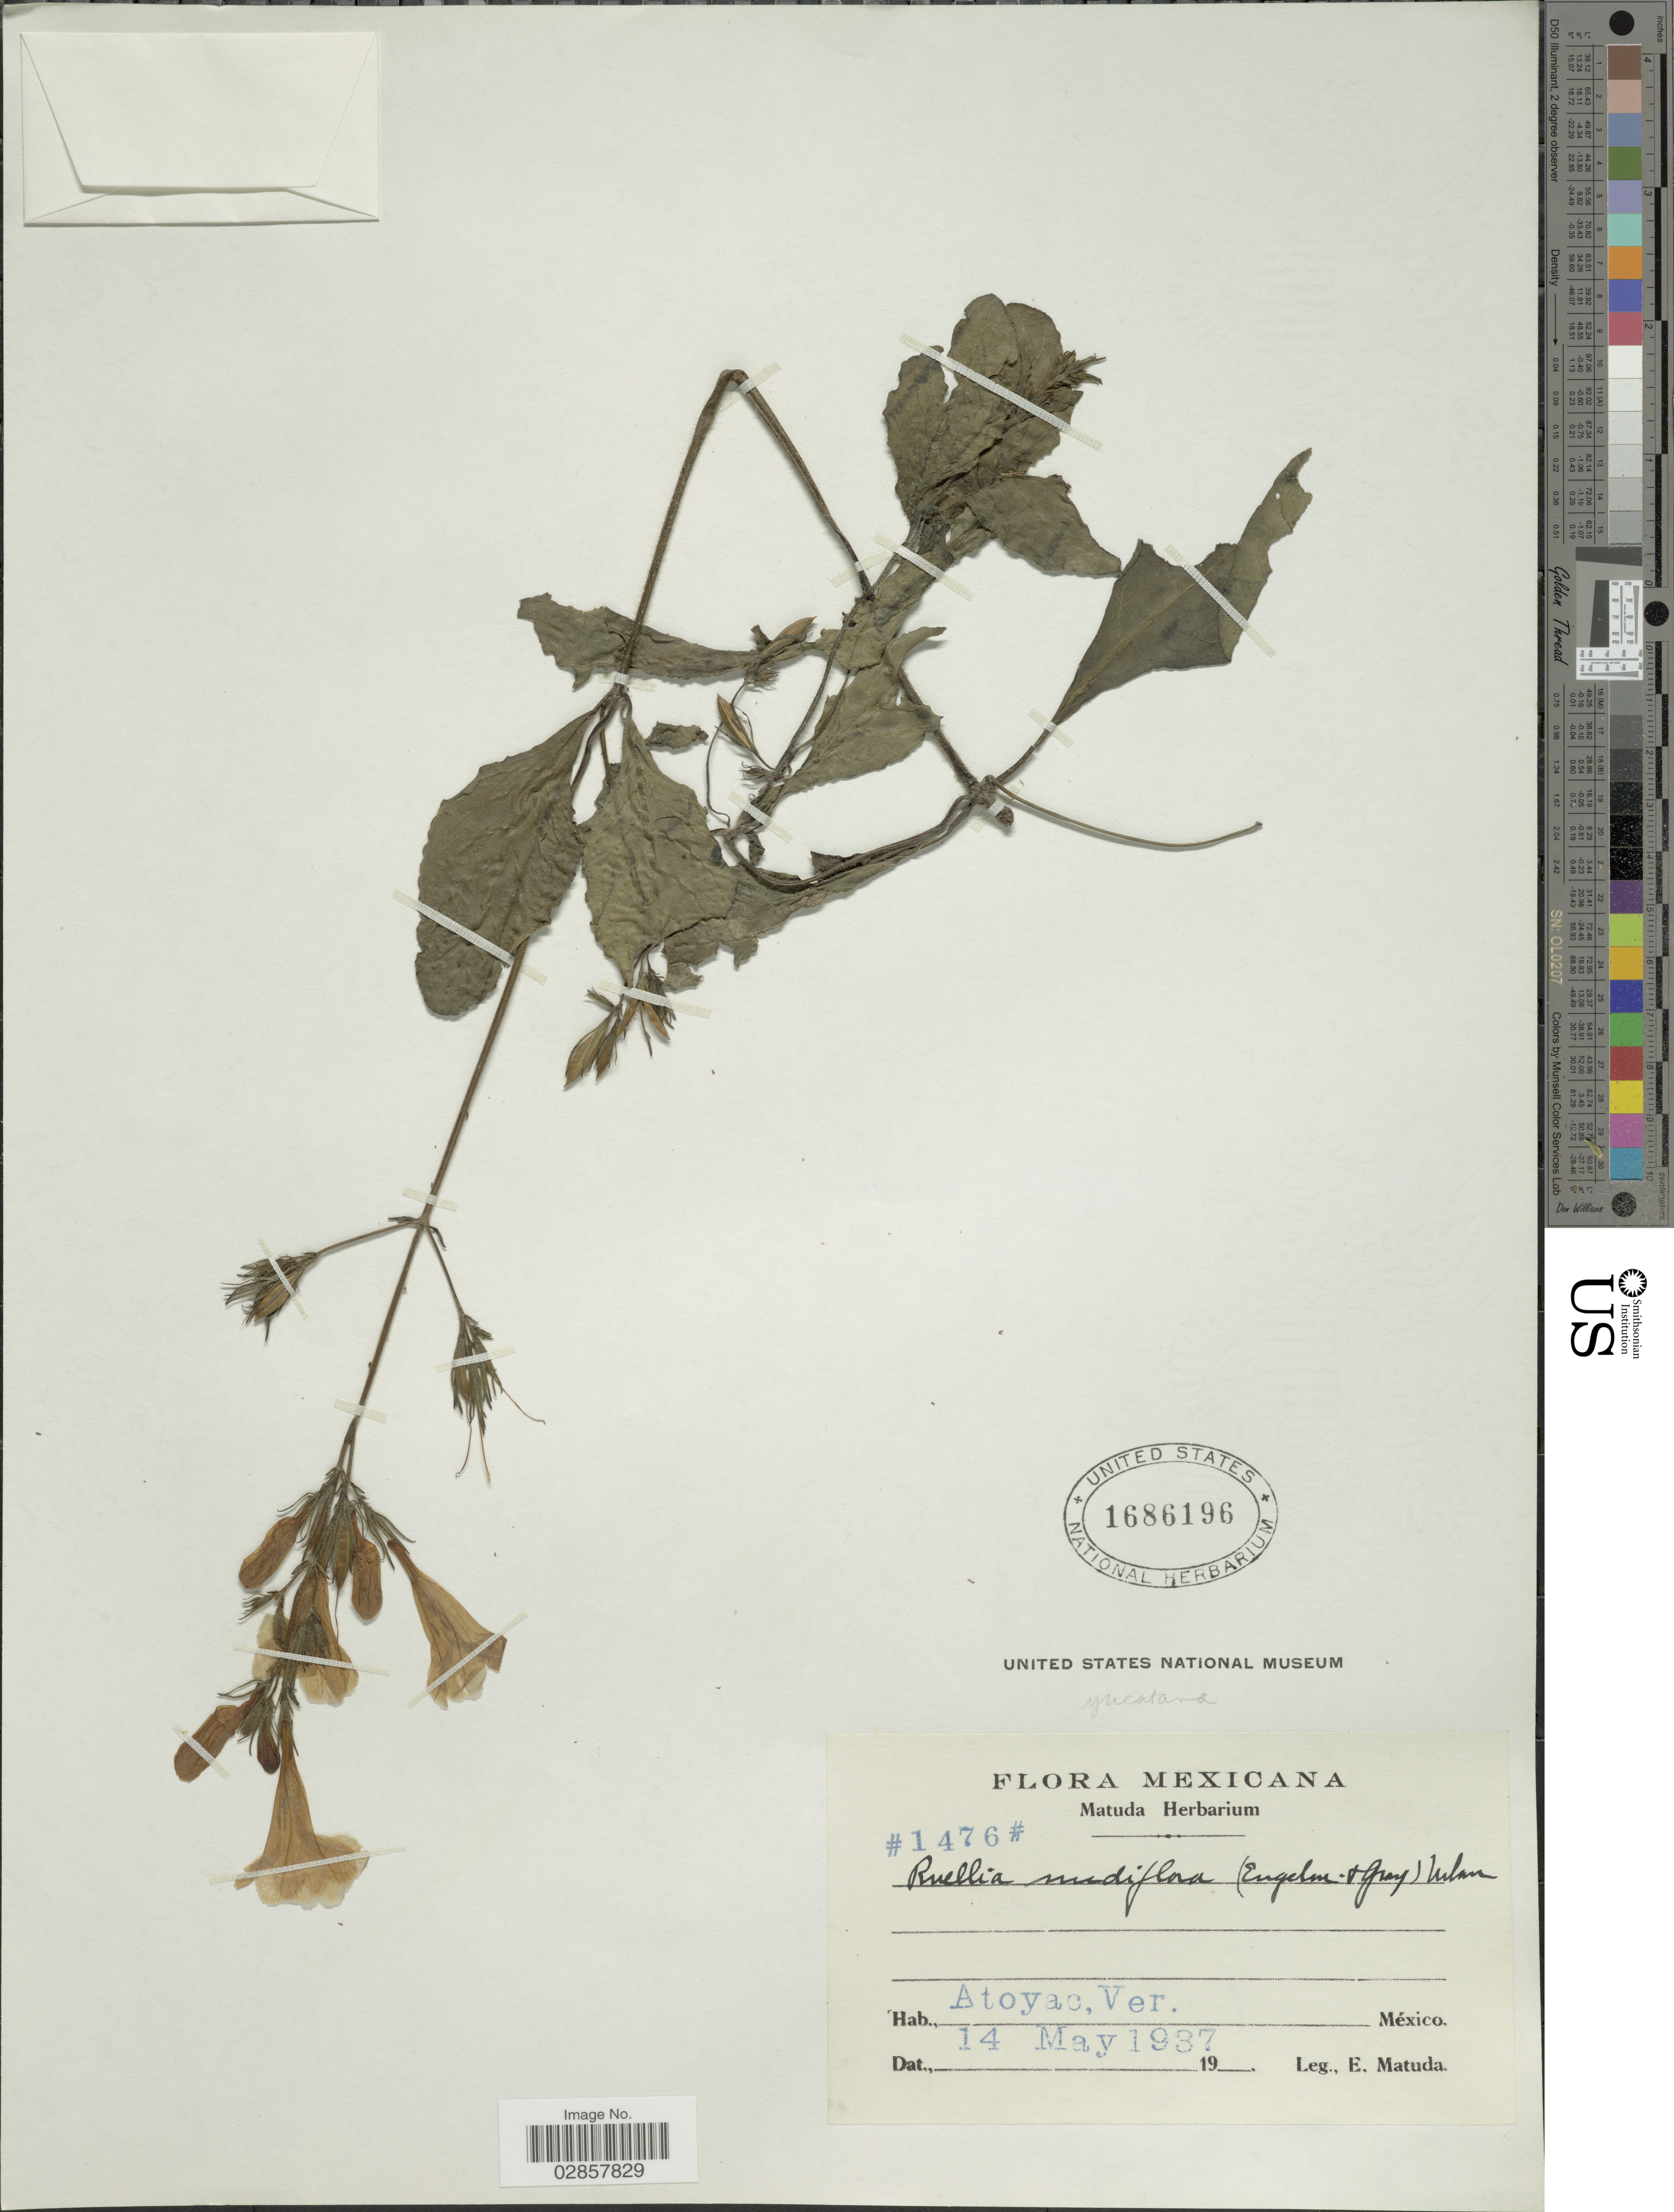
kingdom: Plantae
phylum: Tracheophyta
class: Magnoliopsida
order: Lamiales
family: Acanthaceae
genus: Ruellia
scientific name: Ruellia nudiflora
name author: (Engelm. & A. Gray) Urb.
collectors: E. Matuda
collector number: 1476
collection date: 1937-05-14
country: Mexico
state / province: Veracruz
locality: Atoyac, Ver.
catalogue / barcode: US 1686196